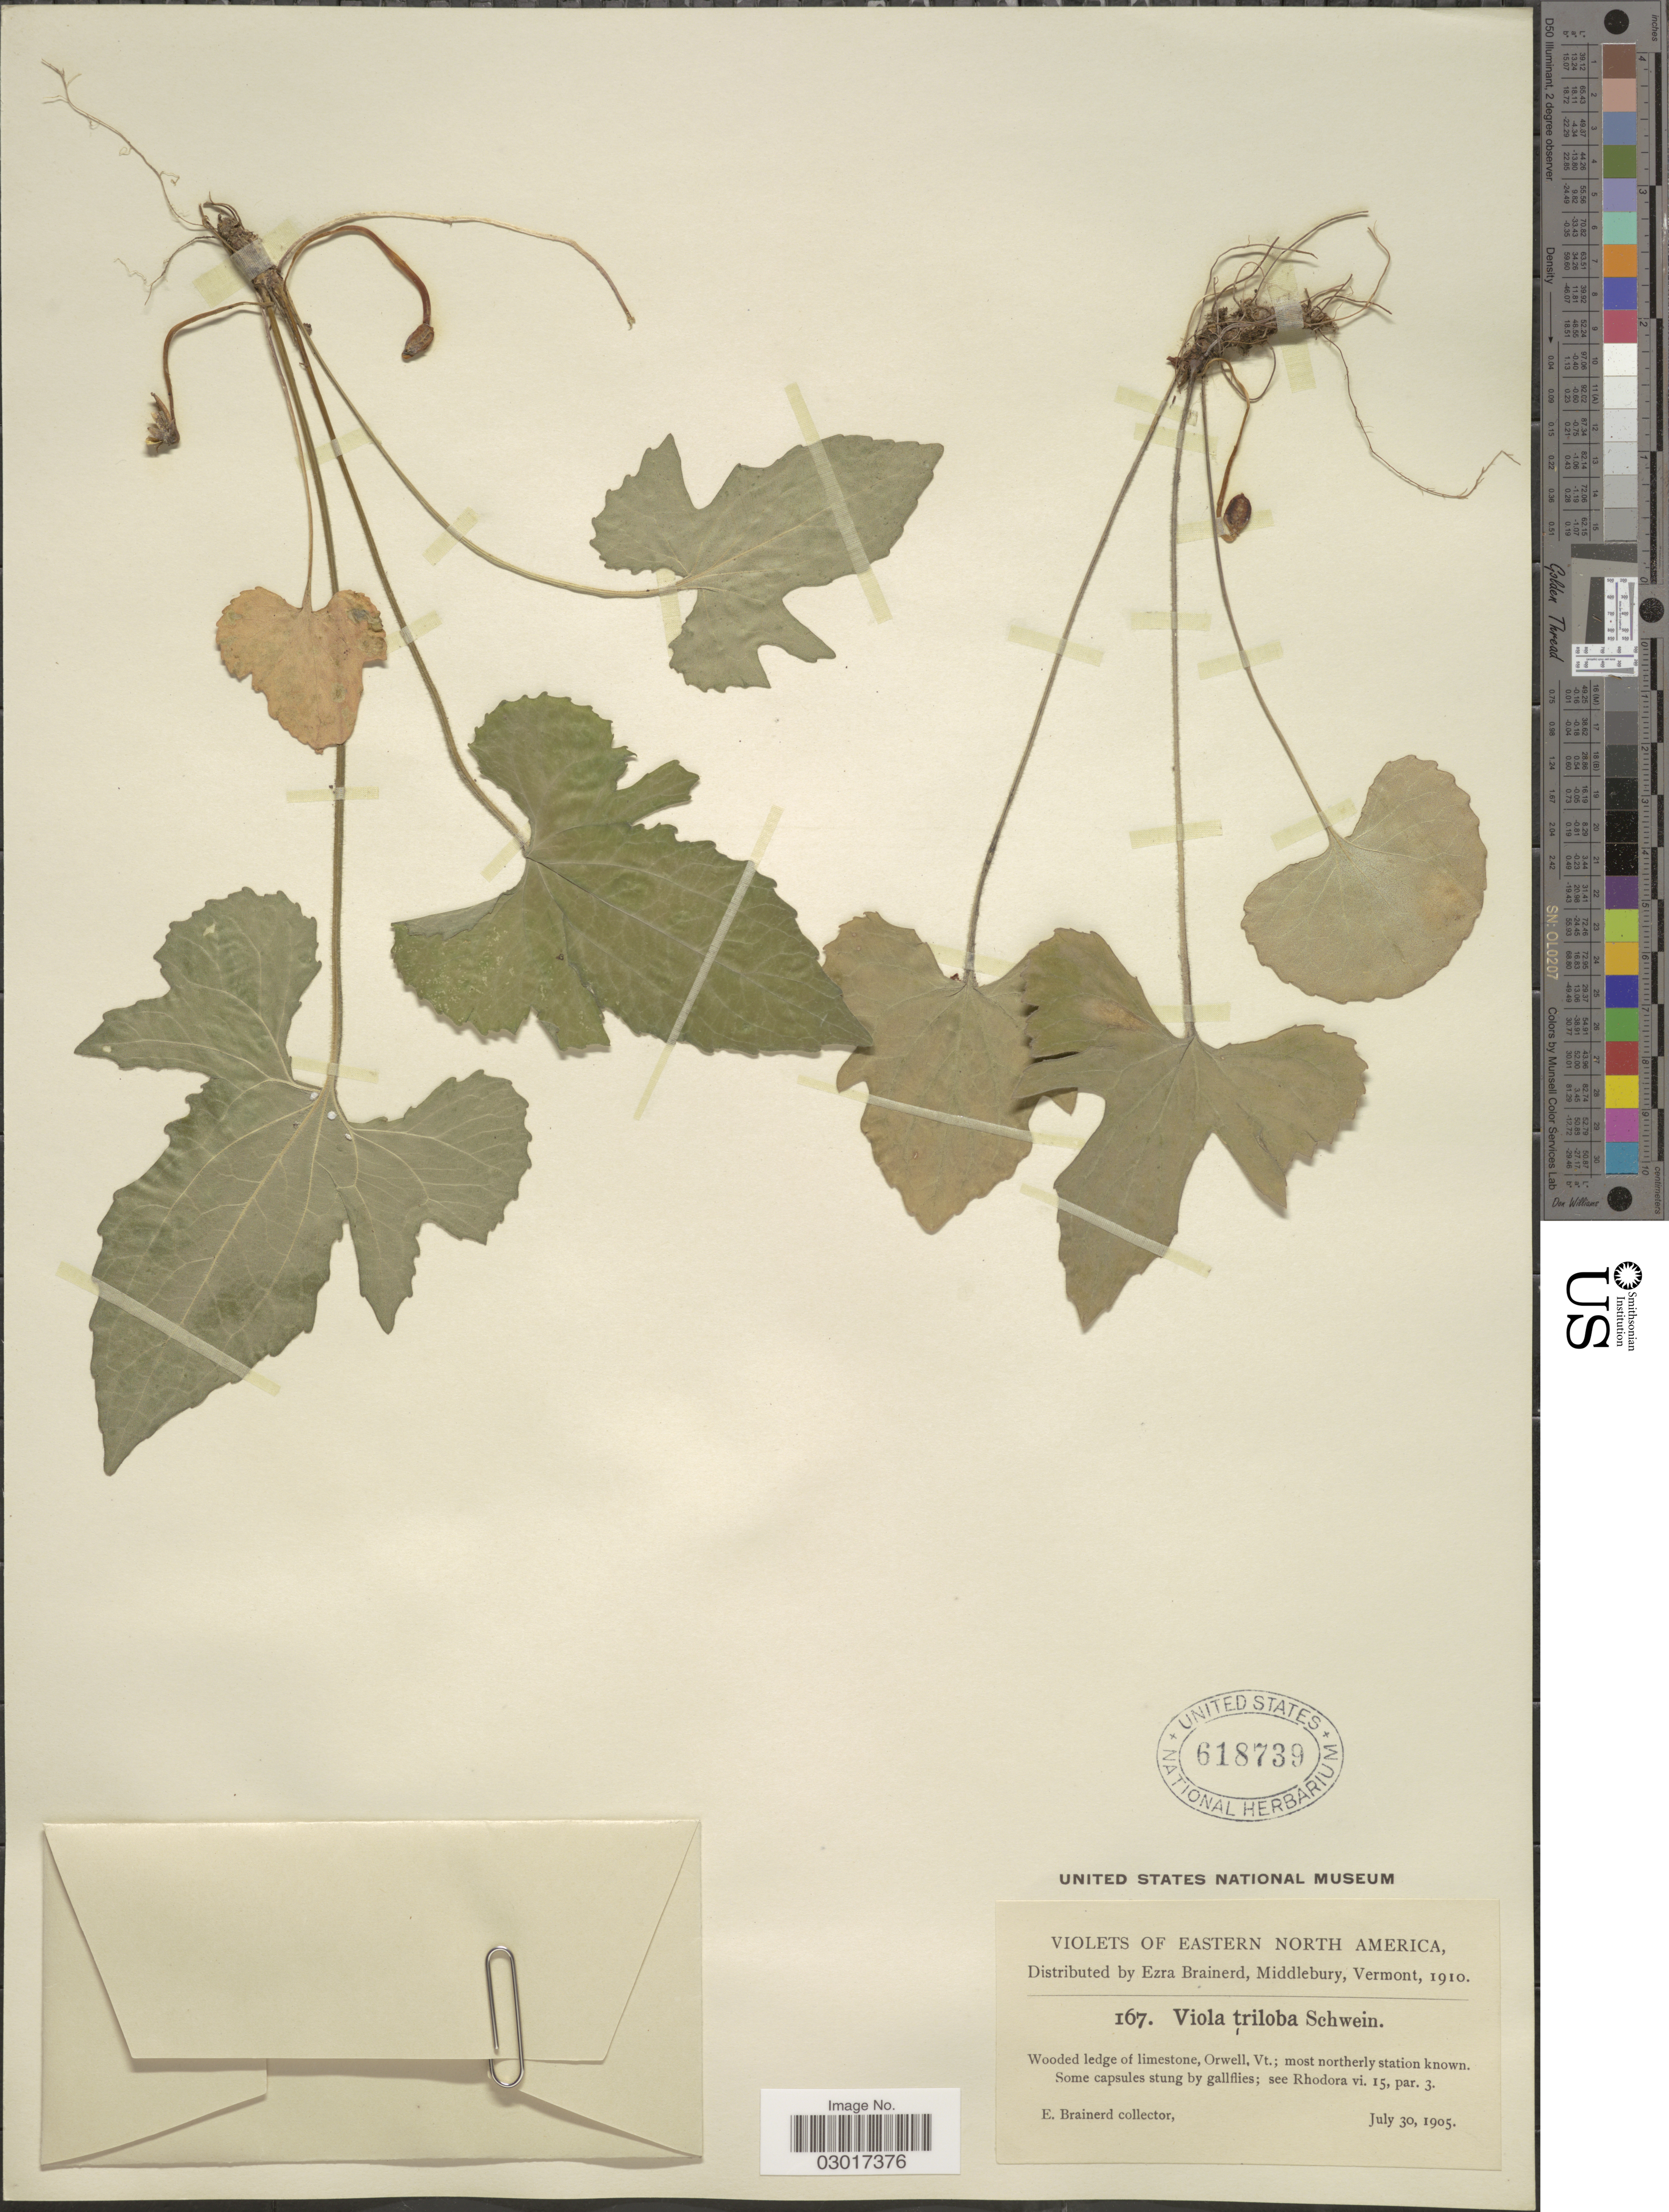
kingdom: Plantae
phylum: Tracheophyta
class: Magnoliopsida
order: Malpighiales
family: Violaceae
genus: Viola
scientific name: Viola triloba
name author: Schwein.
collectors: E. Brainerd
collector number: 167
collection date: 1905-07-30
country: United States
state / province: Vermont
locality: Eastern North America, Orwell.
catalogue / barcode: US 618739